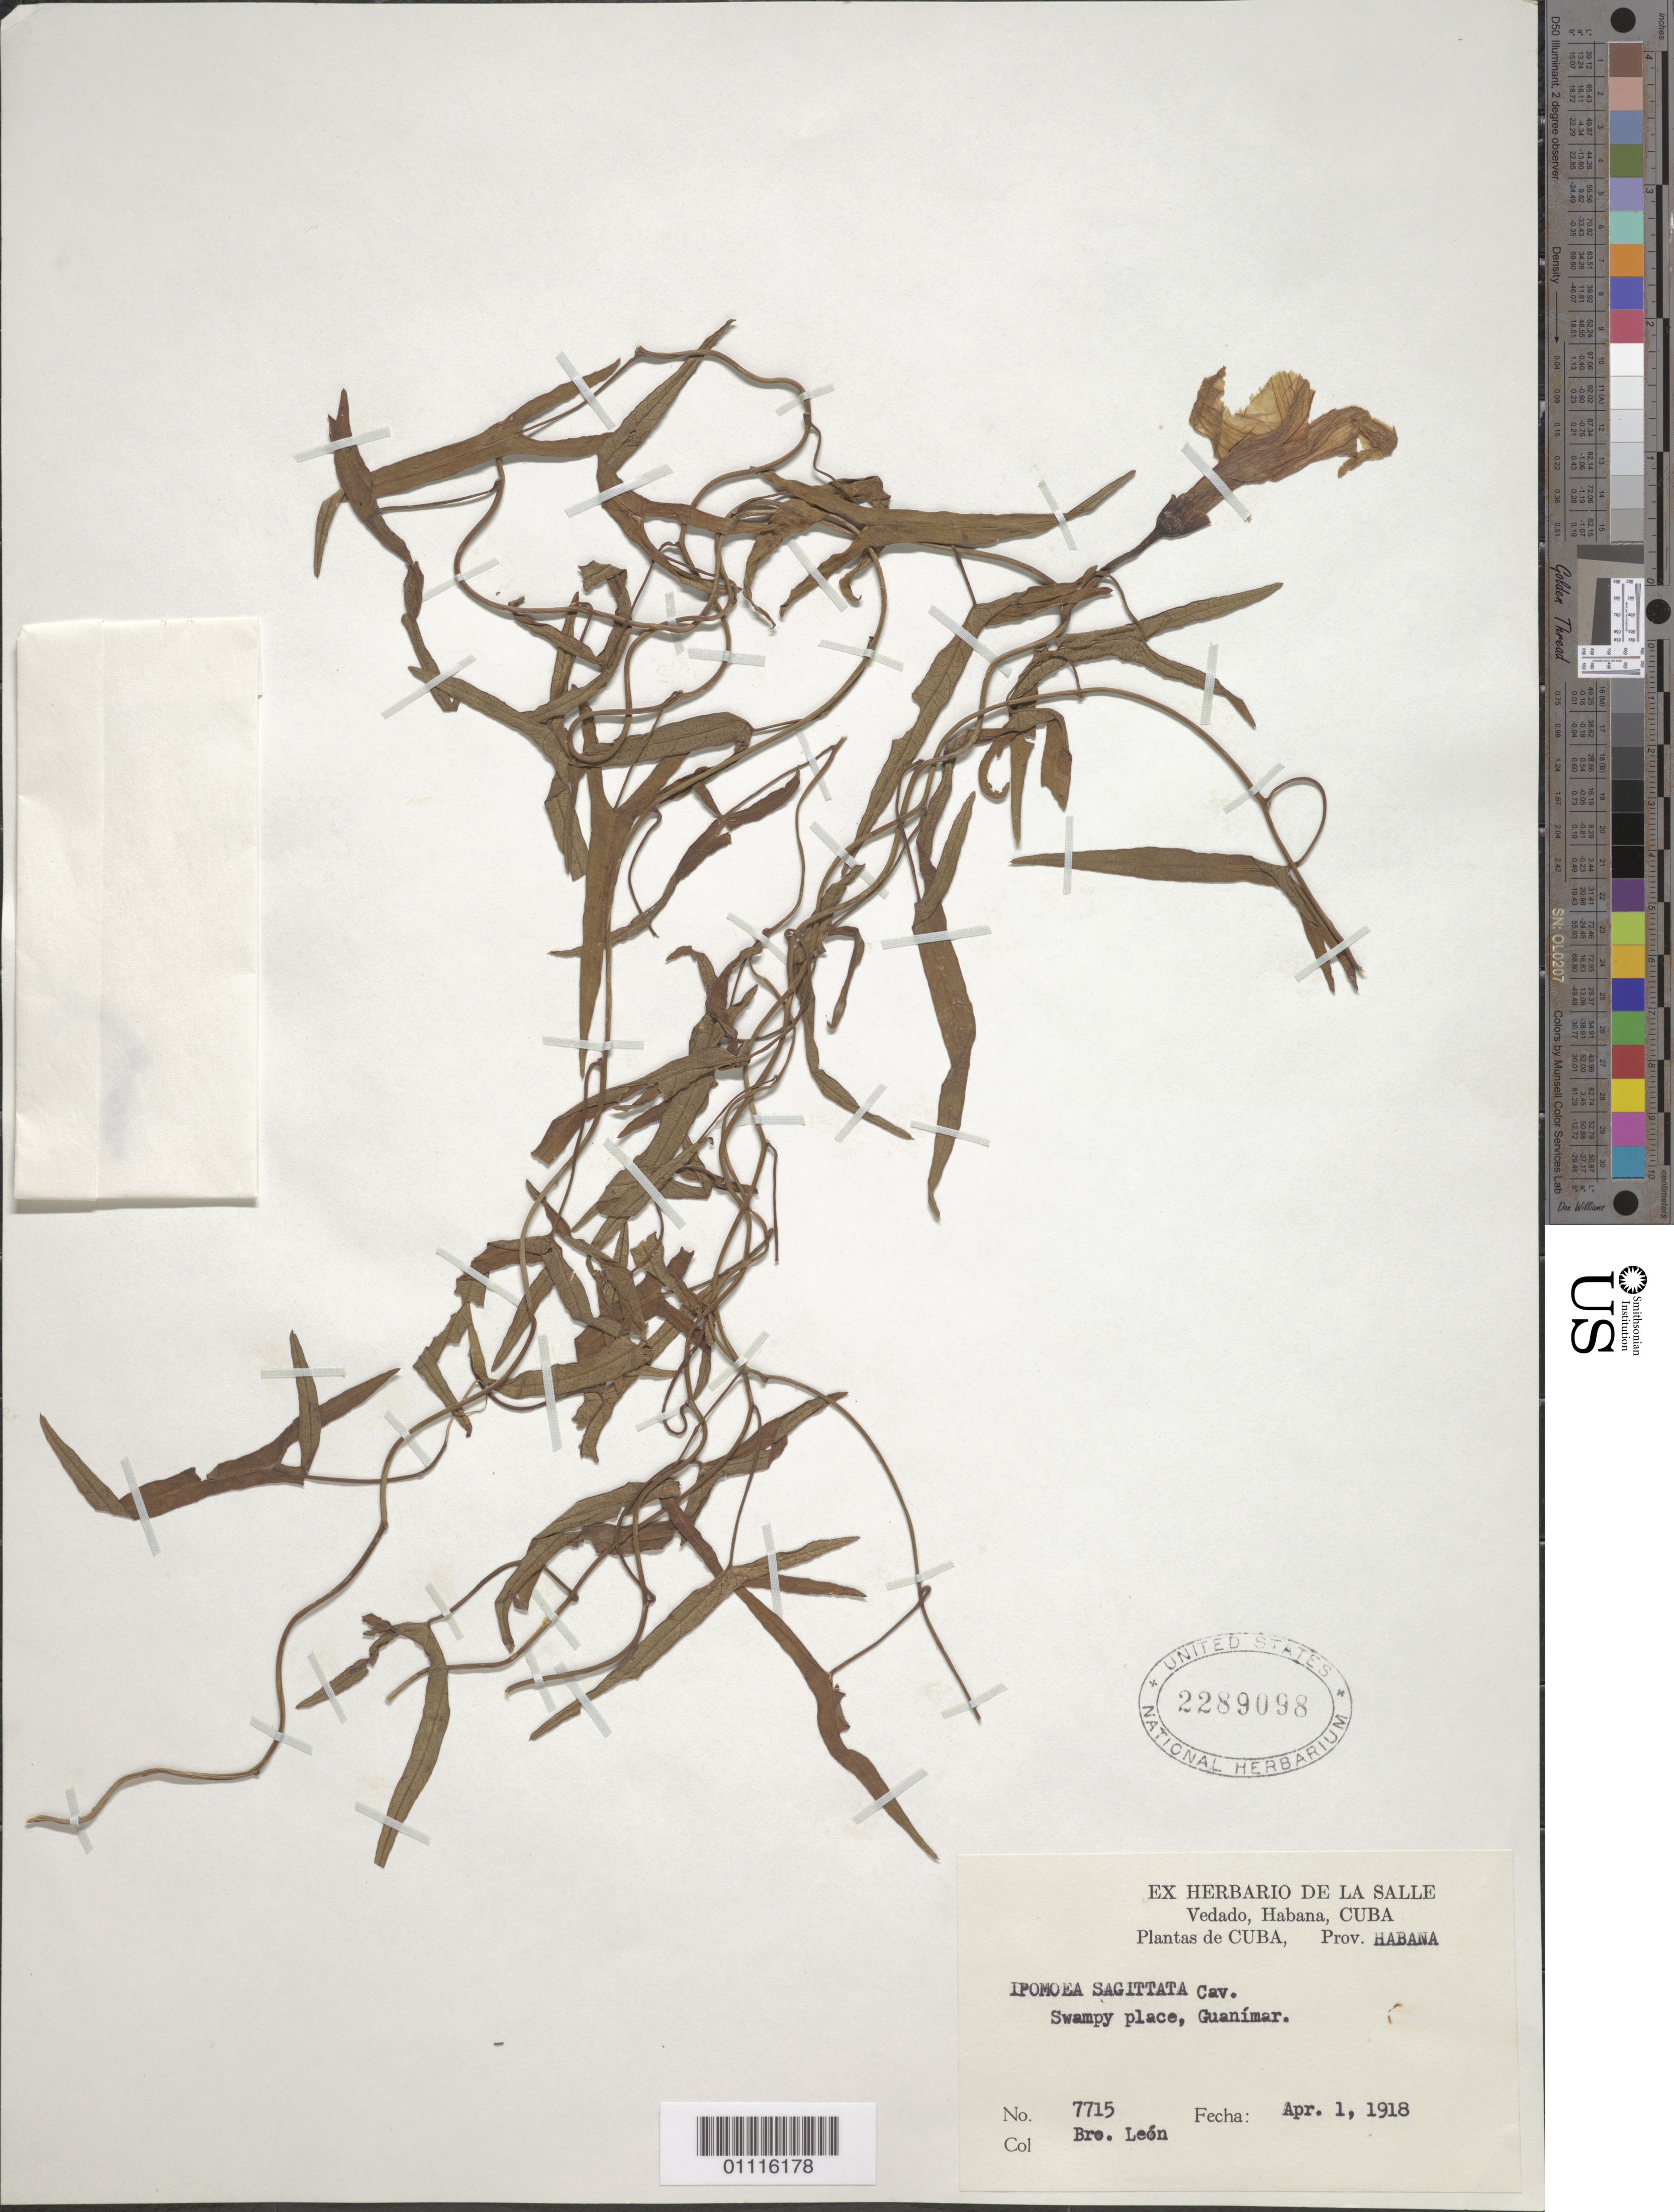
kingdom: Plantae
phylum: Tracheophyta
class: Magnoliopsida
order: Solanales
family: Convolvulaceae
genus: Ipomoea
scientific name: Ipomoea sagittata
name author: Poir.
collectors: Bro. León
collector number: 7715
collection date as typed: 01 Apr 1918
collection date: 1918-04-01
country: Cuba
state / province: La Habana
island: Cuba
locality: Swampy place, Guanimar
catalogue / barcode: US 2289098